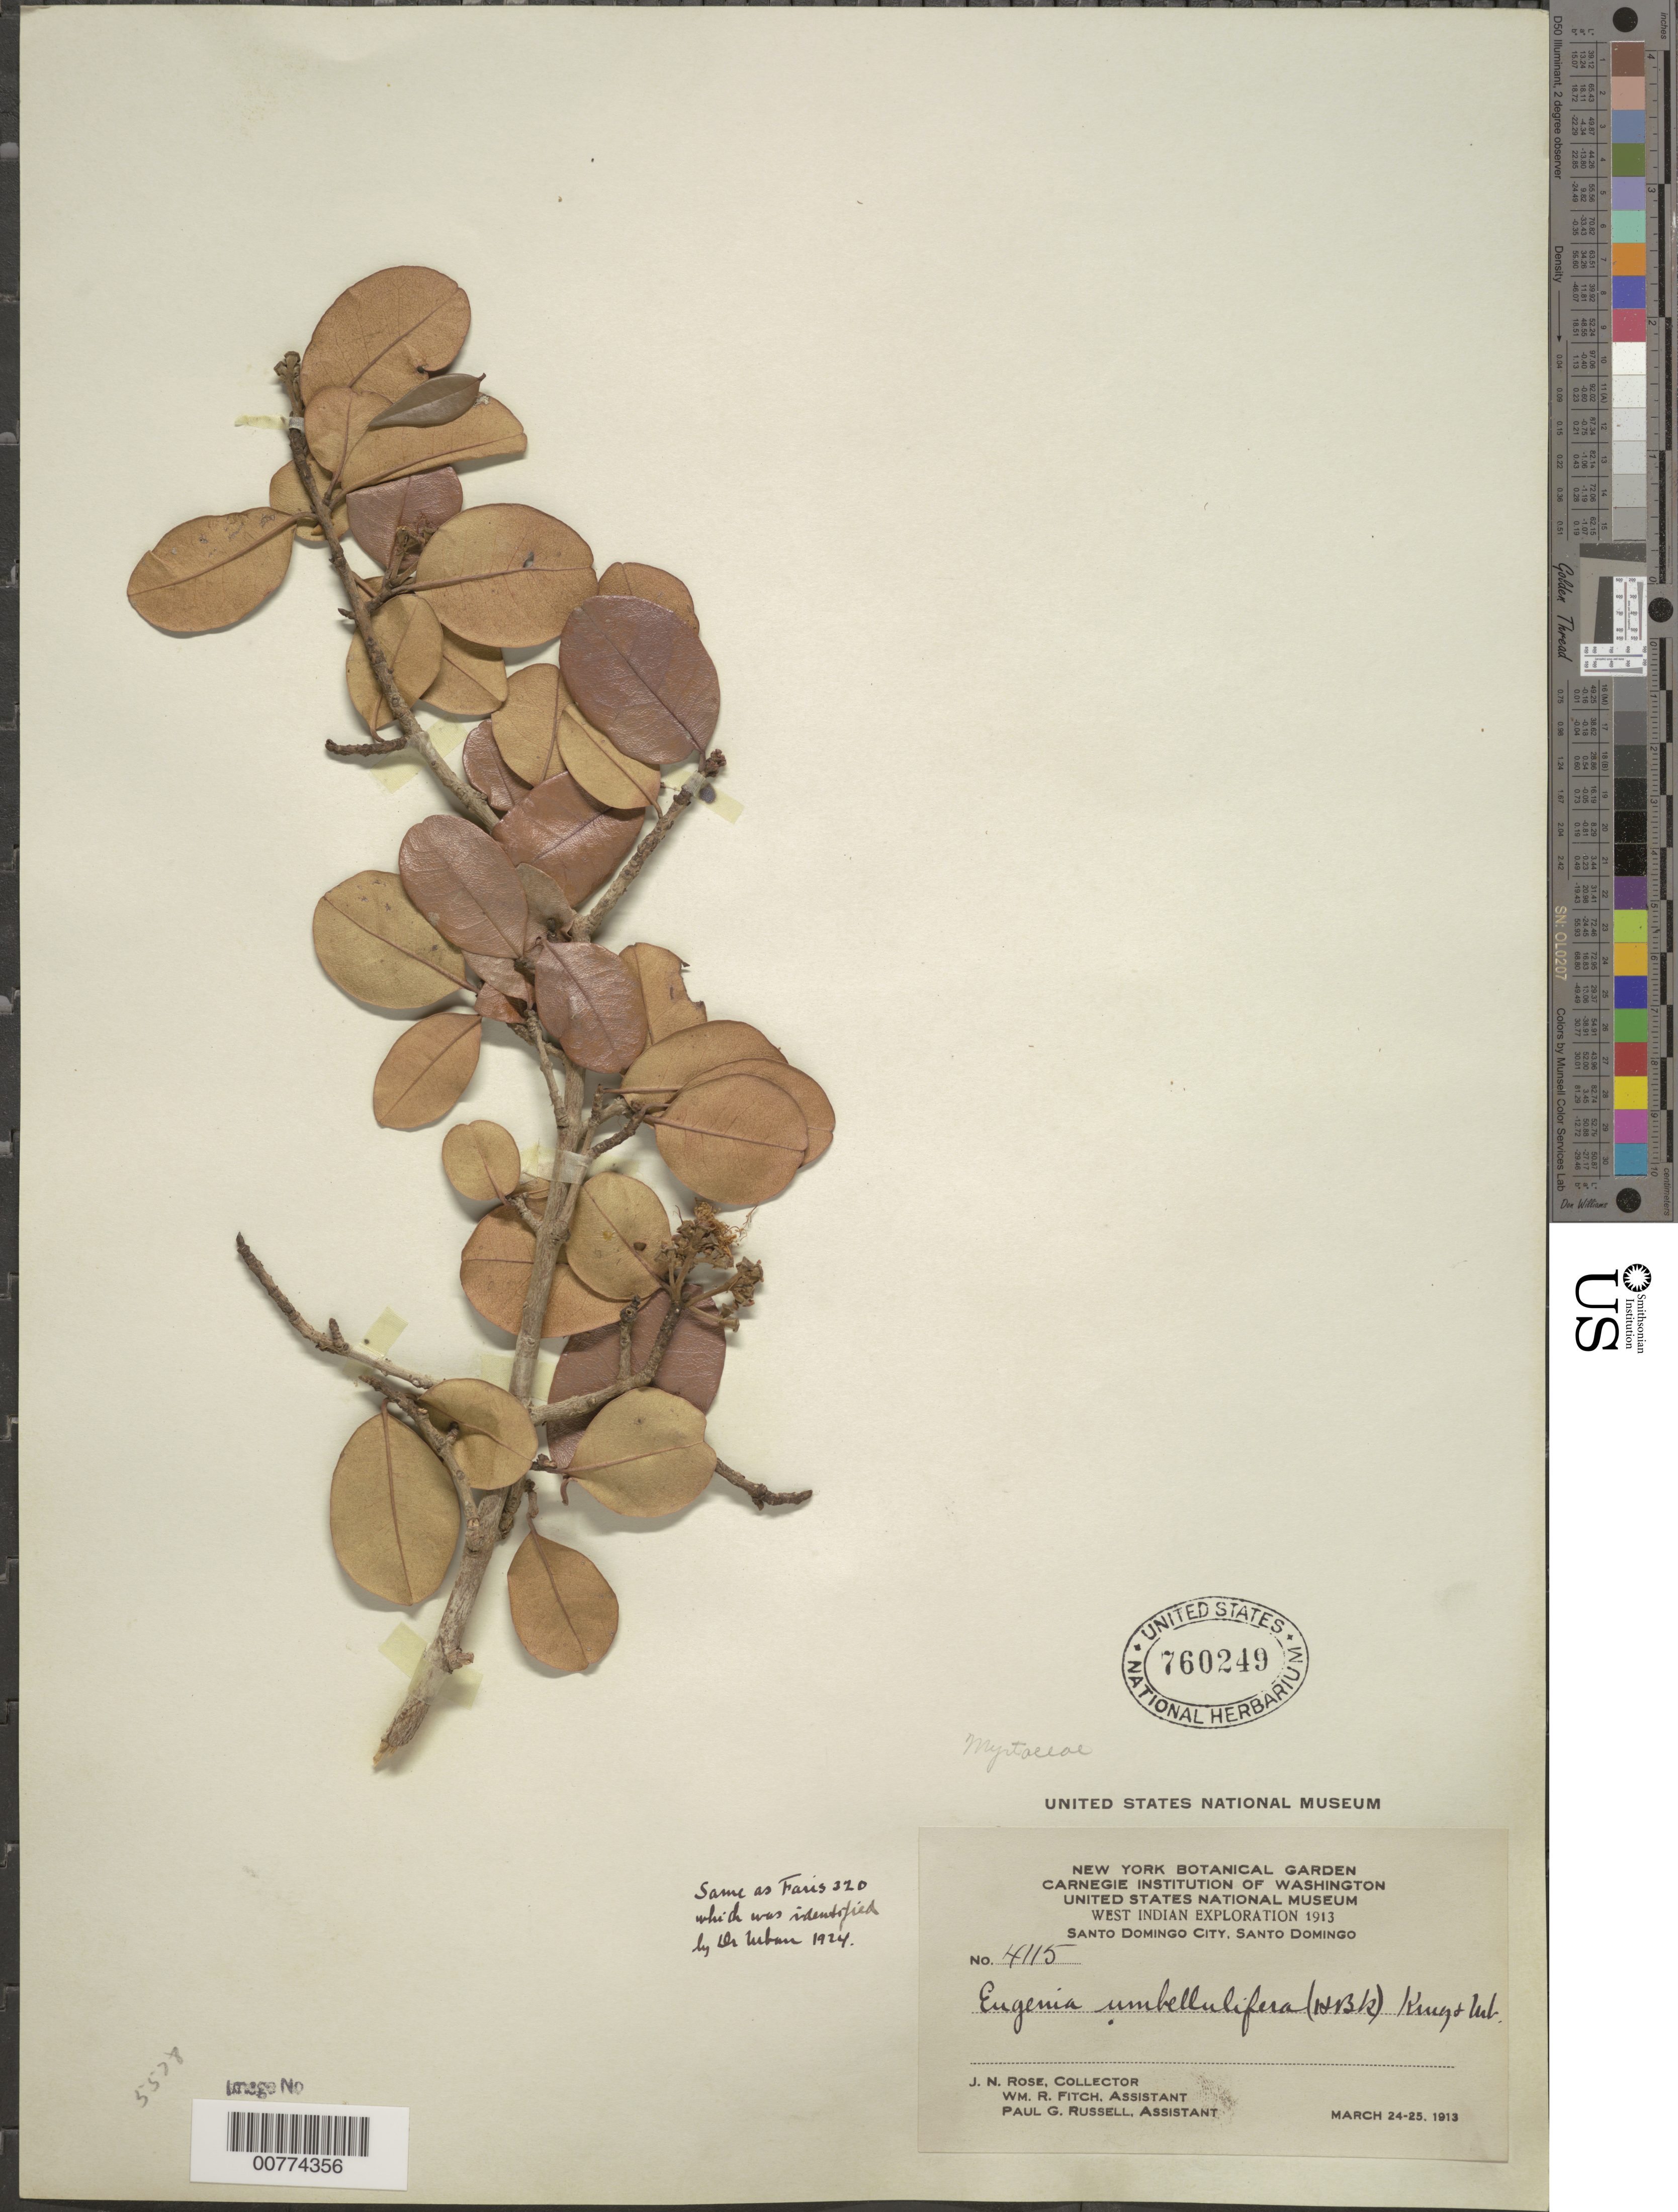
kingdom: Plantae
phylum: Tracheophyta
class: Magnoliopsida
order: Myrtales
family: Myrtaceae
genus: Pseudanamomis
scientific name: Pseudanamomis umbellulifera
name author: (Kunth) Kausel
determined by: Urban, Ignatz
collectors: J. N. Rose, W. R. Fitch & P. G. Russell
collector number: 4115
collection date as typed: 24 Mar 1913 25 Mar 1913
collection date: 1913-03-24/1913-03-25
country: Dominican Republic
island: Hispaniola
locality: Santo Domingo City.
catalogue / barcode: US 760249